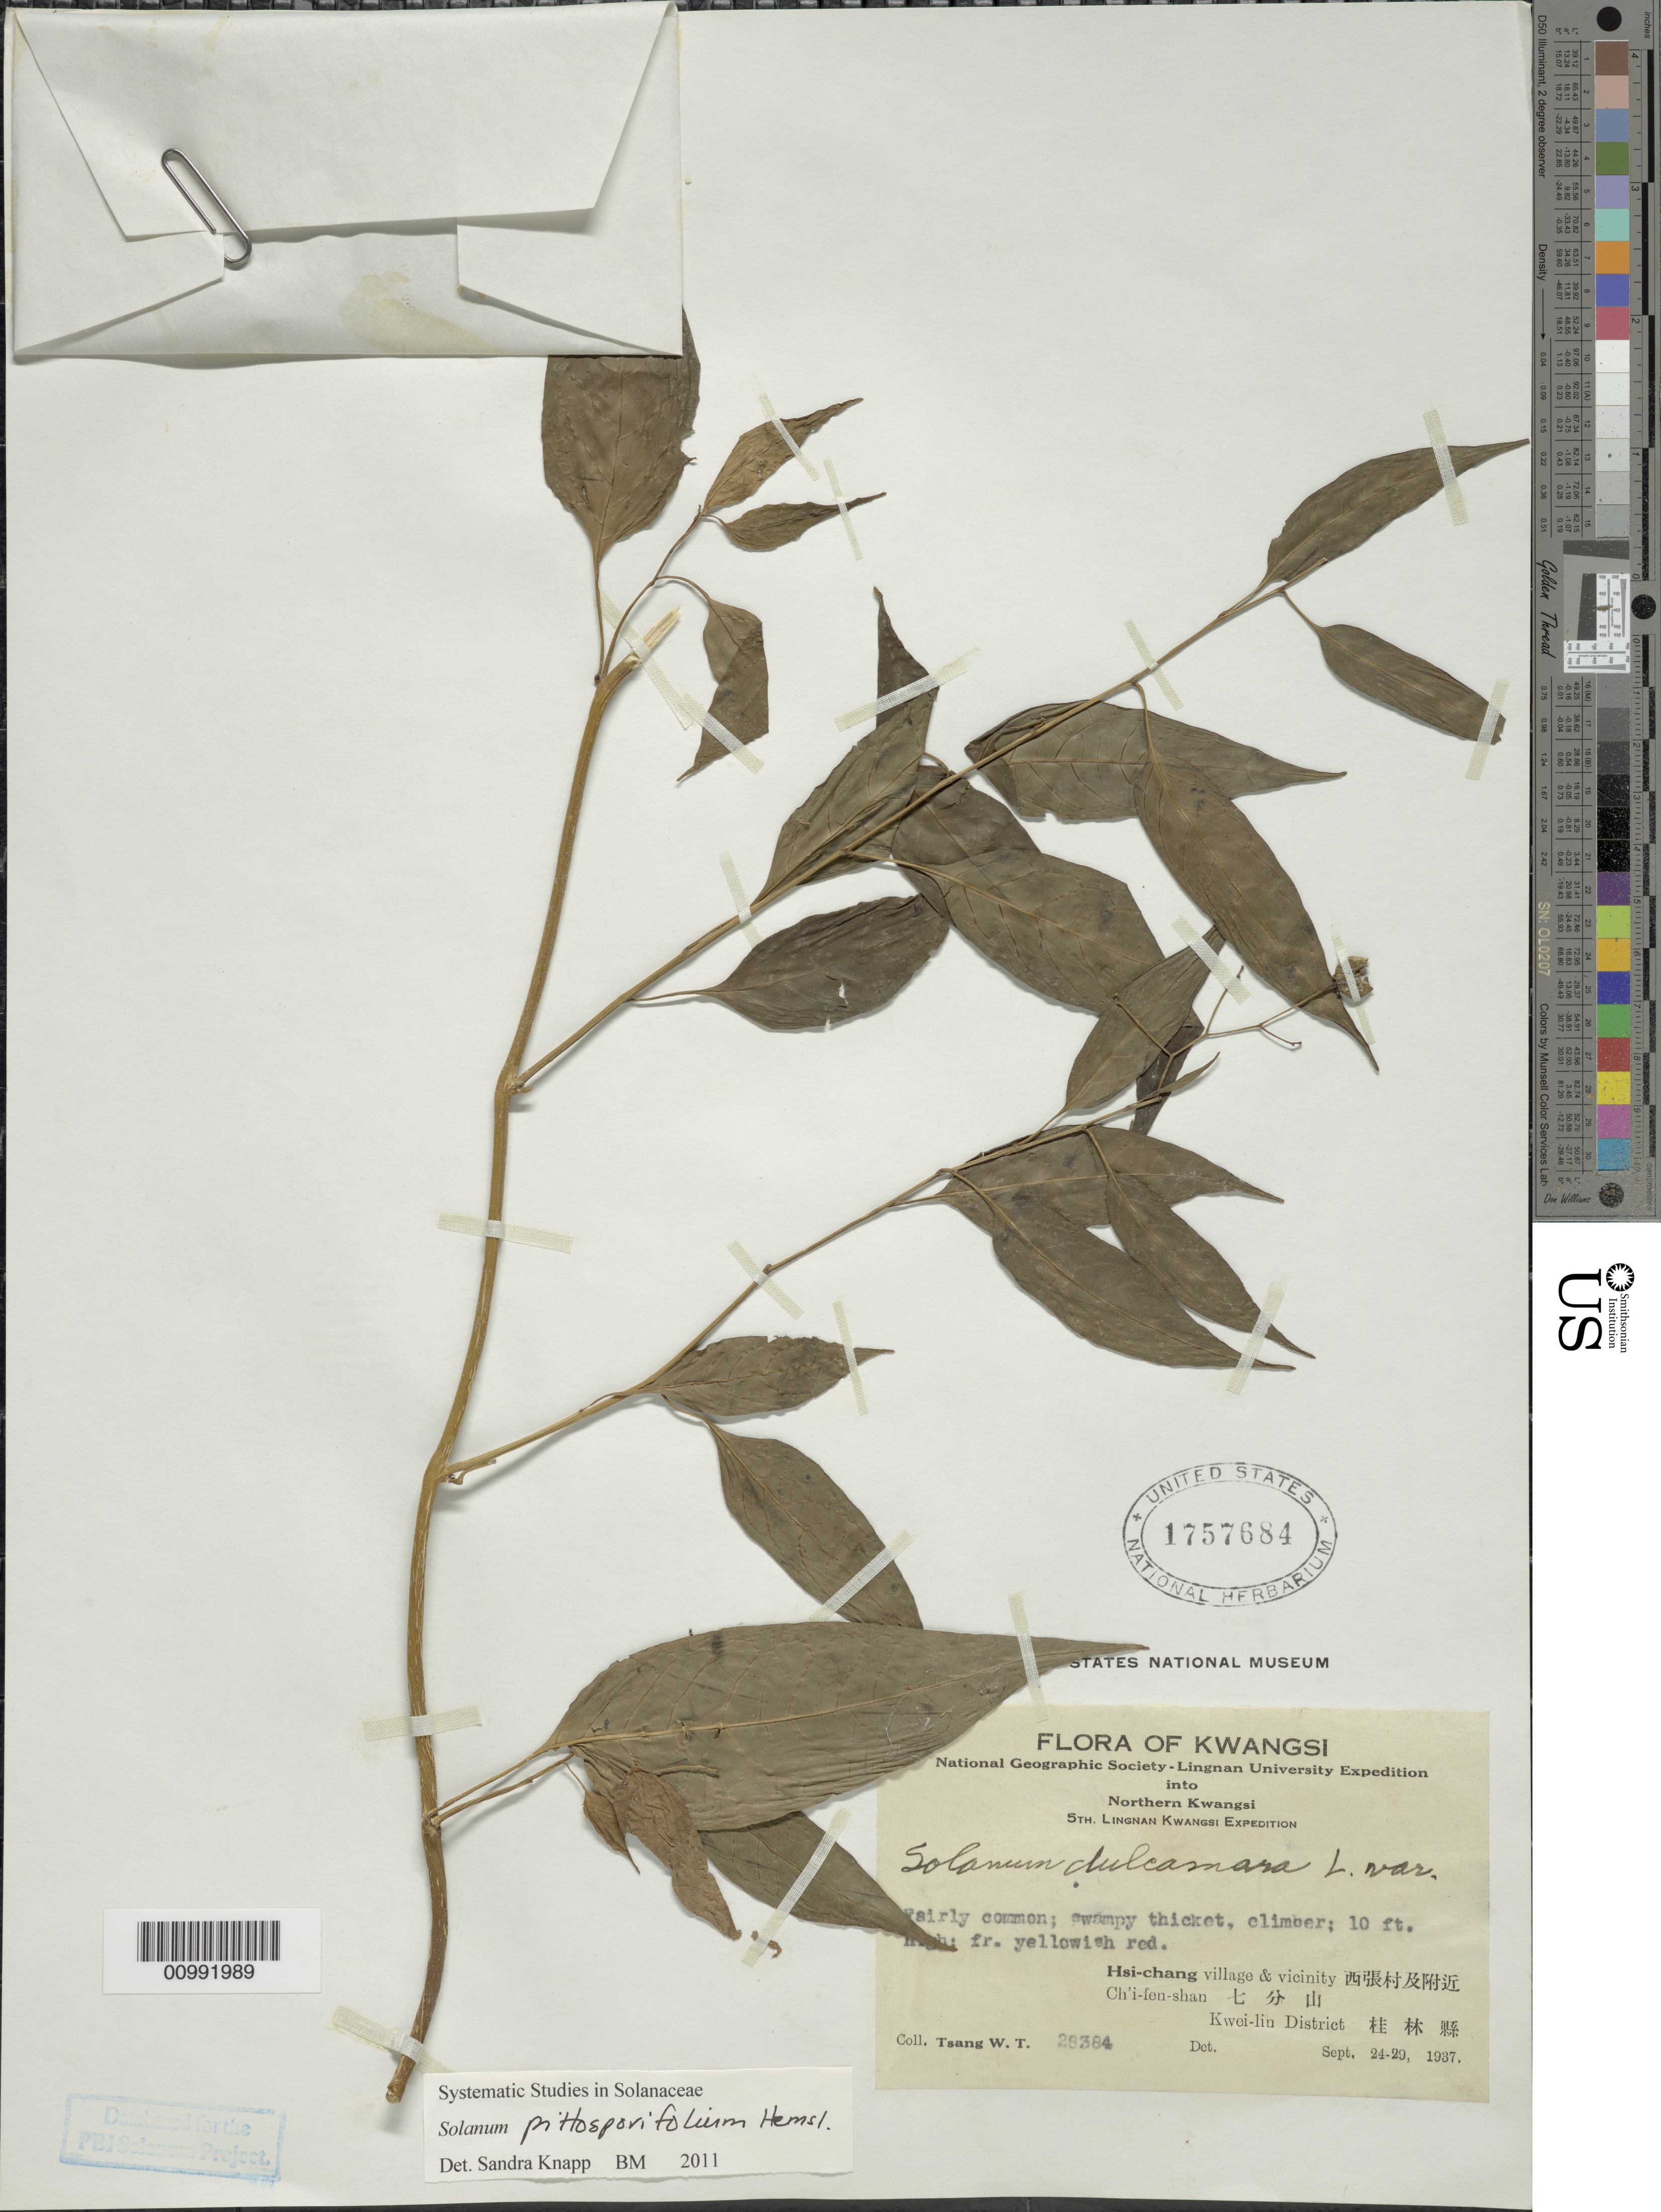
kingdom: Plantae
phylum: Tracheophyta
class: Magnoliopsida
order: Solanales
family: Solanaceae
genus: Solanum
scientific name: Solanum pittosporifolium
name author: Hemsl.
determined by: Knapp, S. D.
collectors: W. T. Tsang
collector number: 28384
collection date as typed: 24 Sep 1937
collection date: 1937-09-24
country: China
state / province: Guangxi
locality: Ch'i-fen-shan, Kwei-lin District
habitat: swampy meadow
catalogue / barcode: US 1757684